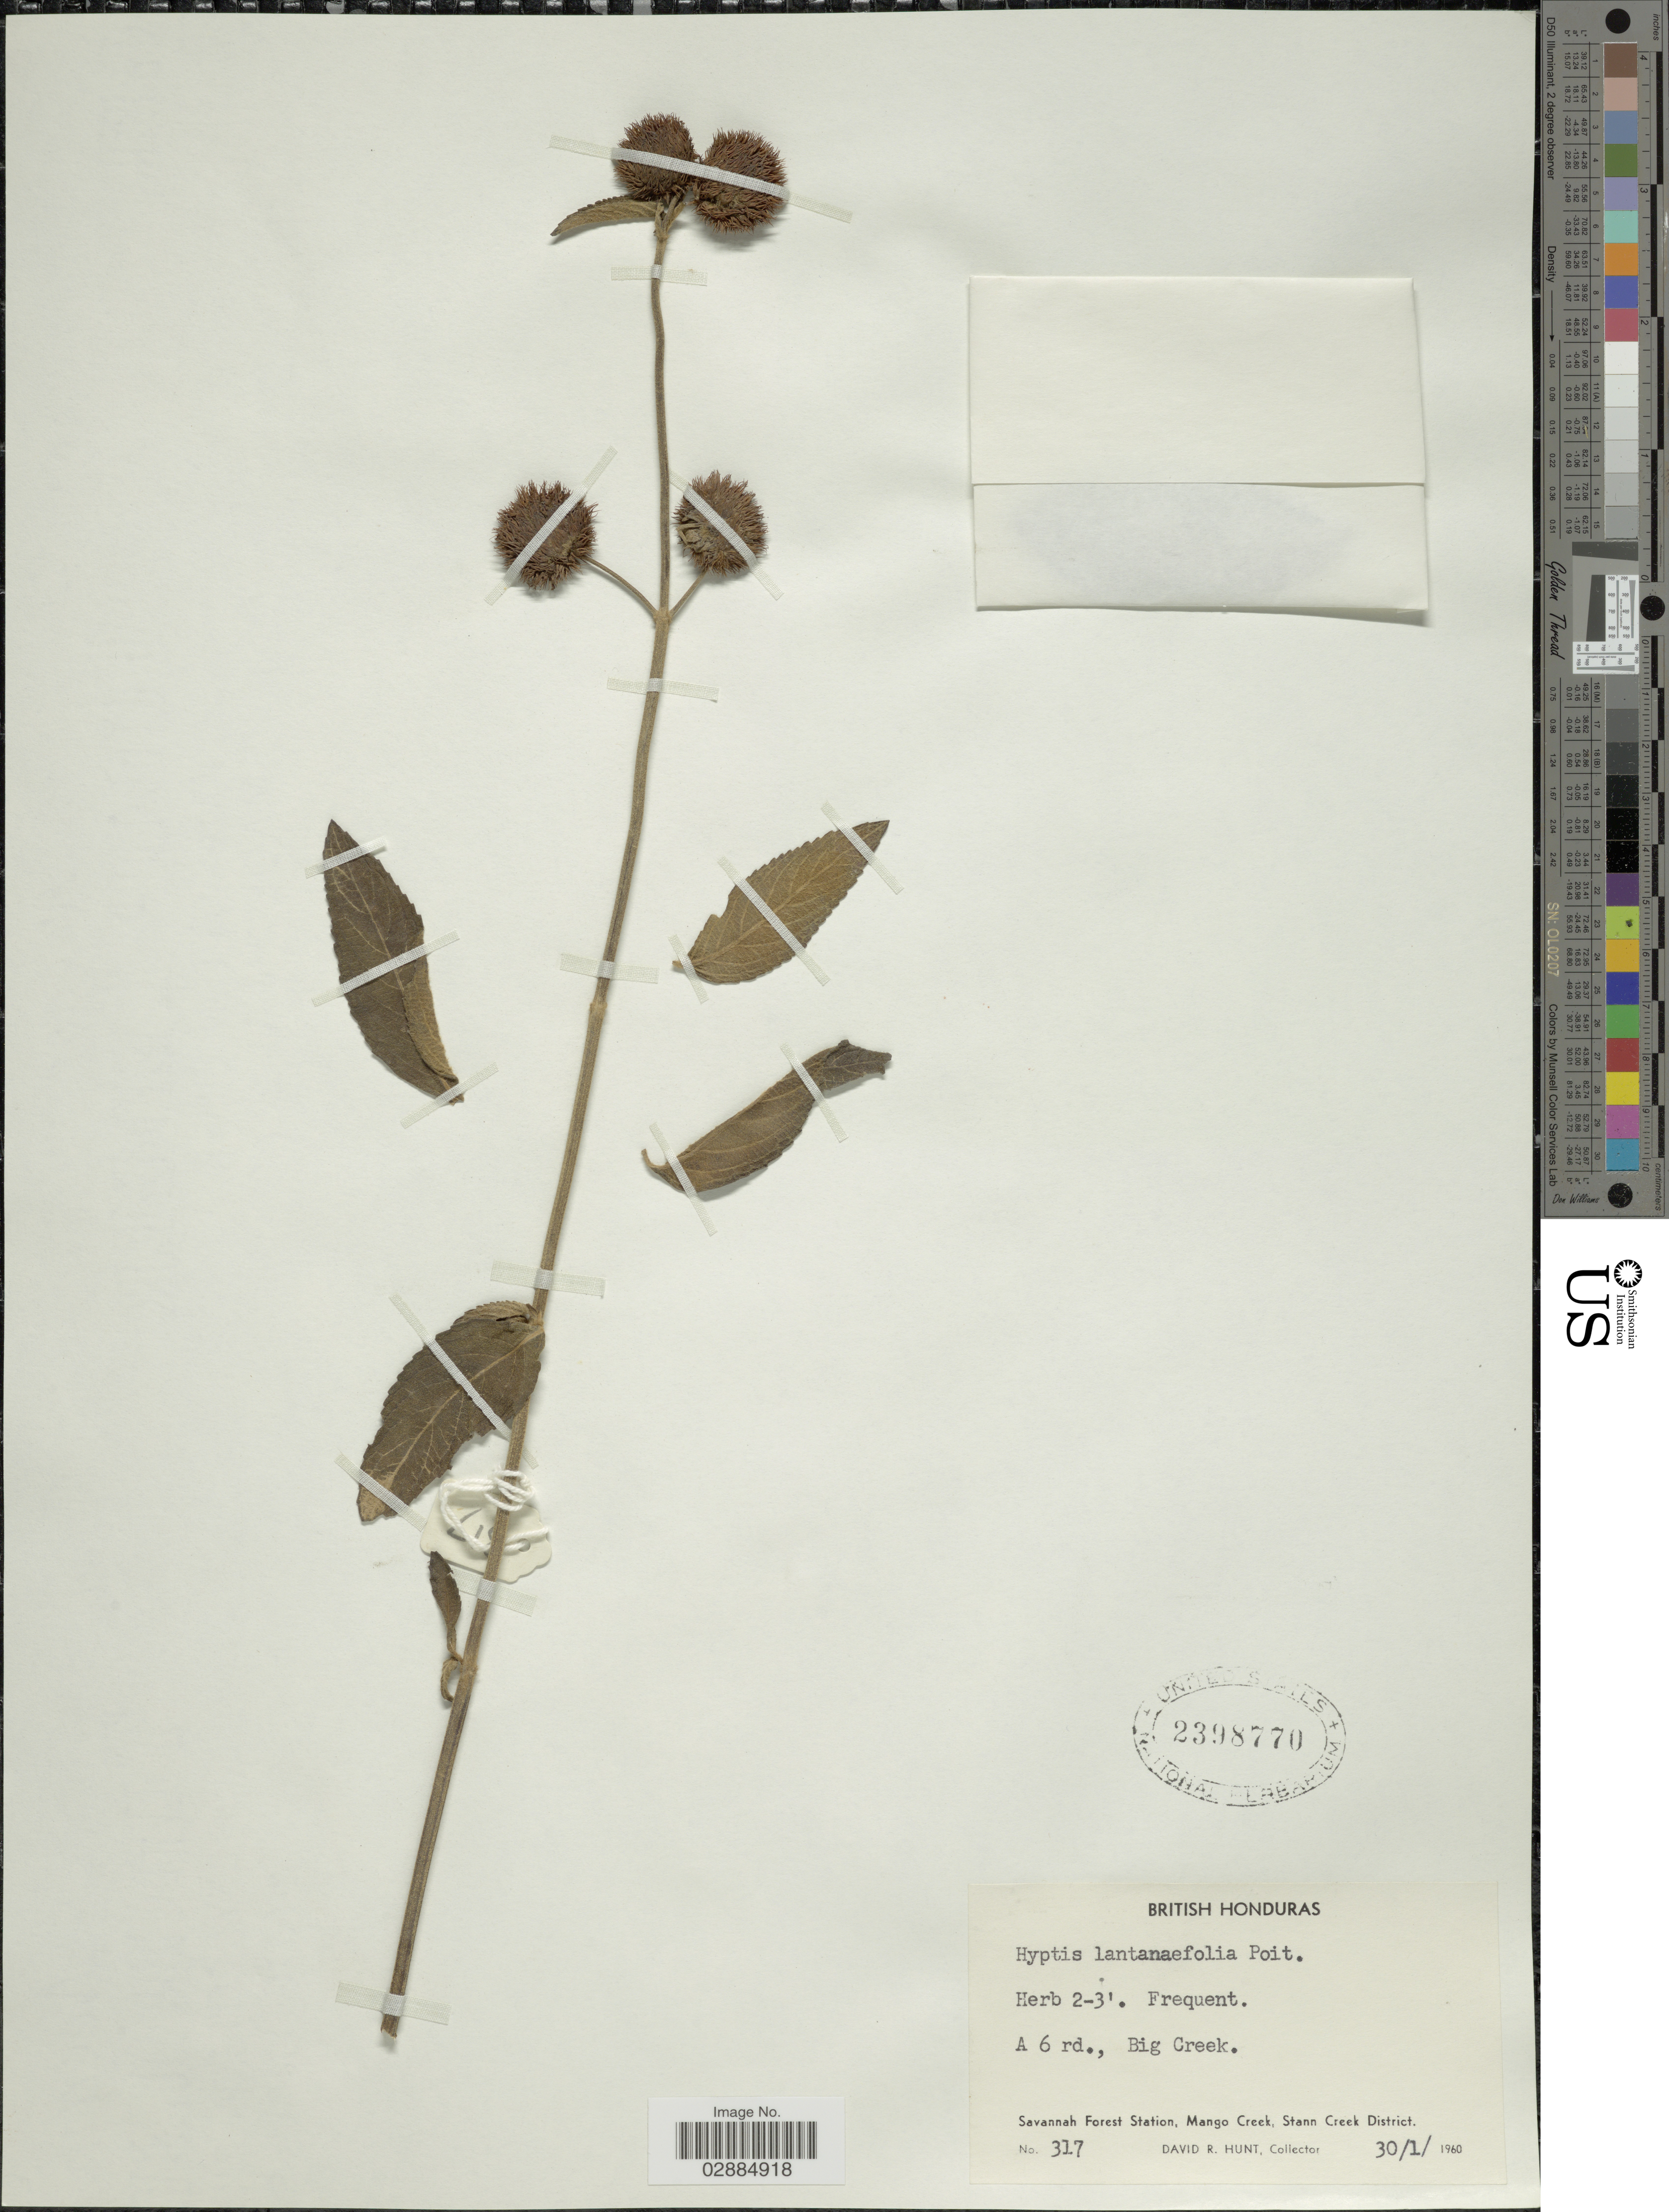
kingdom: Plantae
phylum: Tracheophyta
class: Magnoliopsida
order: Lamiales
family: Lamiaceae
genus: Hyptis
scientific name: Hyptis lantanifolia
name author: Poit.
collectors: D. Hunt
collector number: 317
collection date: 1960-01-30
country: Belize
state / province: Stann Creek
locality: British Honduras, Savannah Forest Station, Mango Creek, Stann Creek District. A 6 rd., Big Creek.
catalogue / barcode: US 2398770